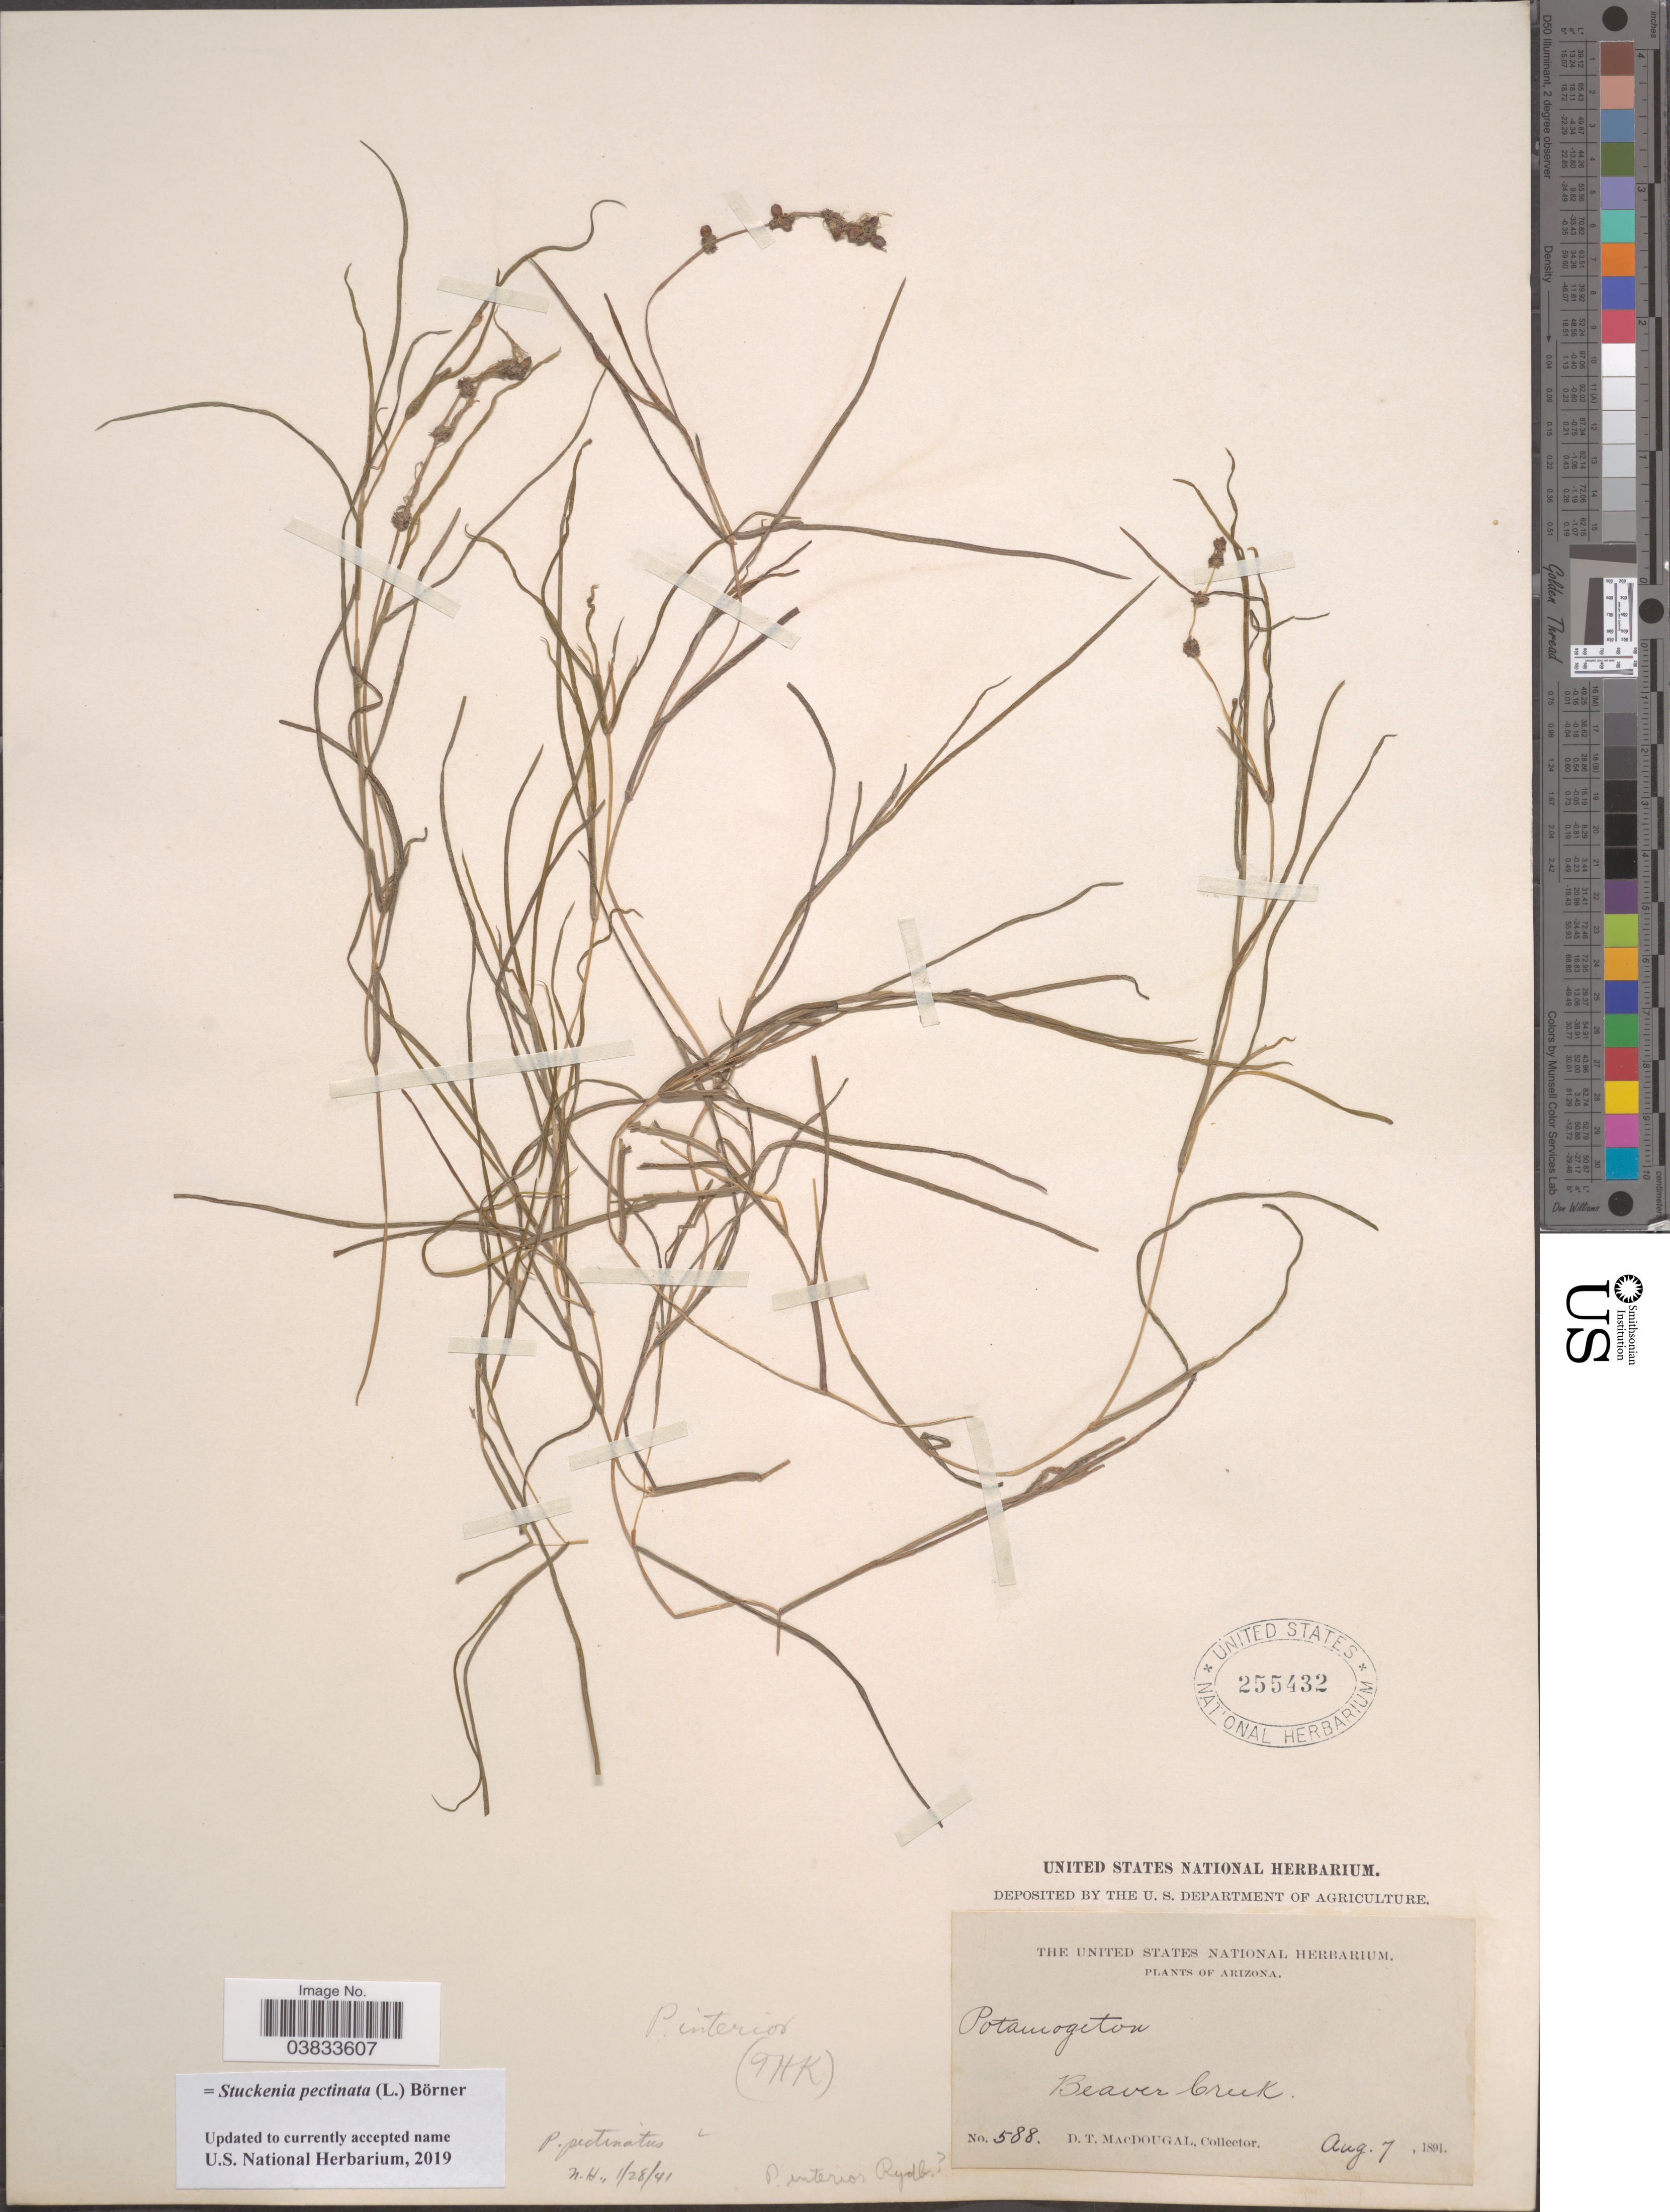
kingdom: Plantae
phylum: Tracheophyta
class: Liliopsida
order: Alismatales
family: Potamogetonaceae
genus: Stuckenia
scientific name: Stuckenia pectinata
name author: (L.) Börner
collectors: D. T. MacDougal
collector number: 588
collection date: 1891-08-07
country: United States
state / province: Arizona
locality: Beaver Creek.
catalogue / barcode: US 255432